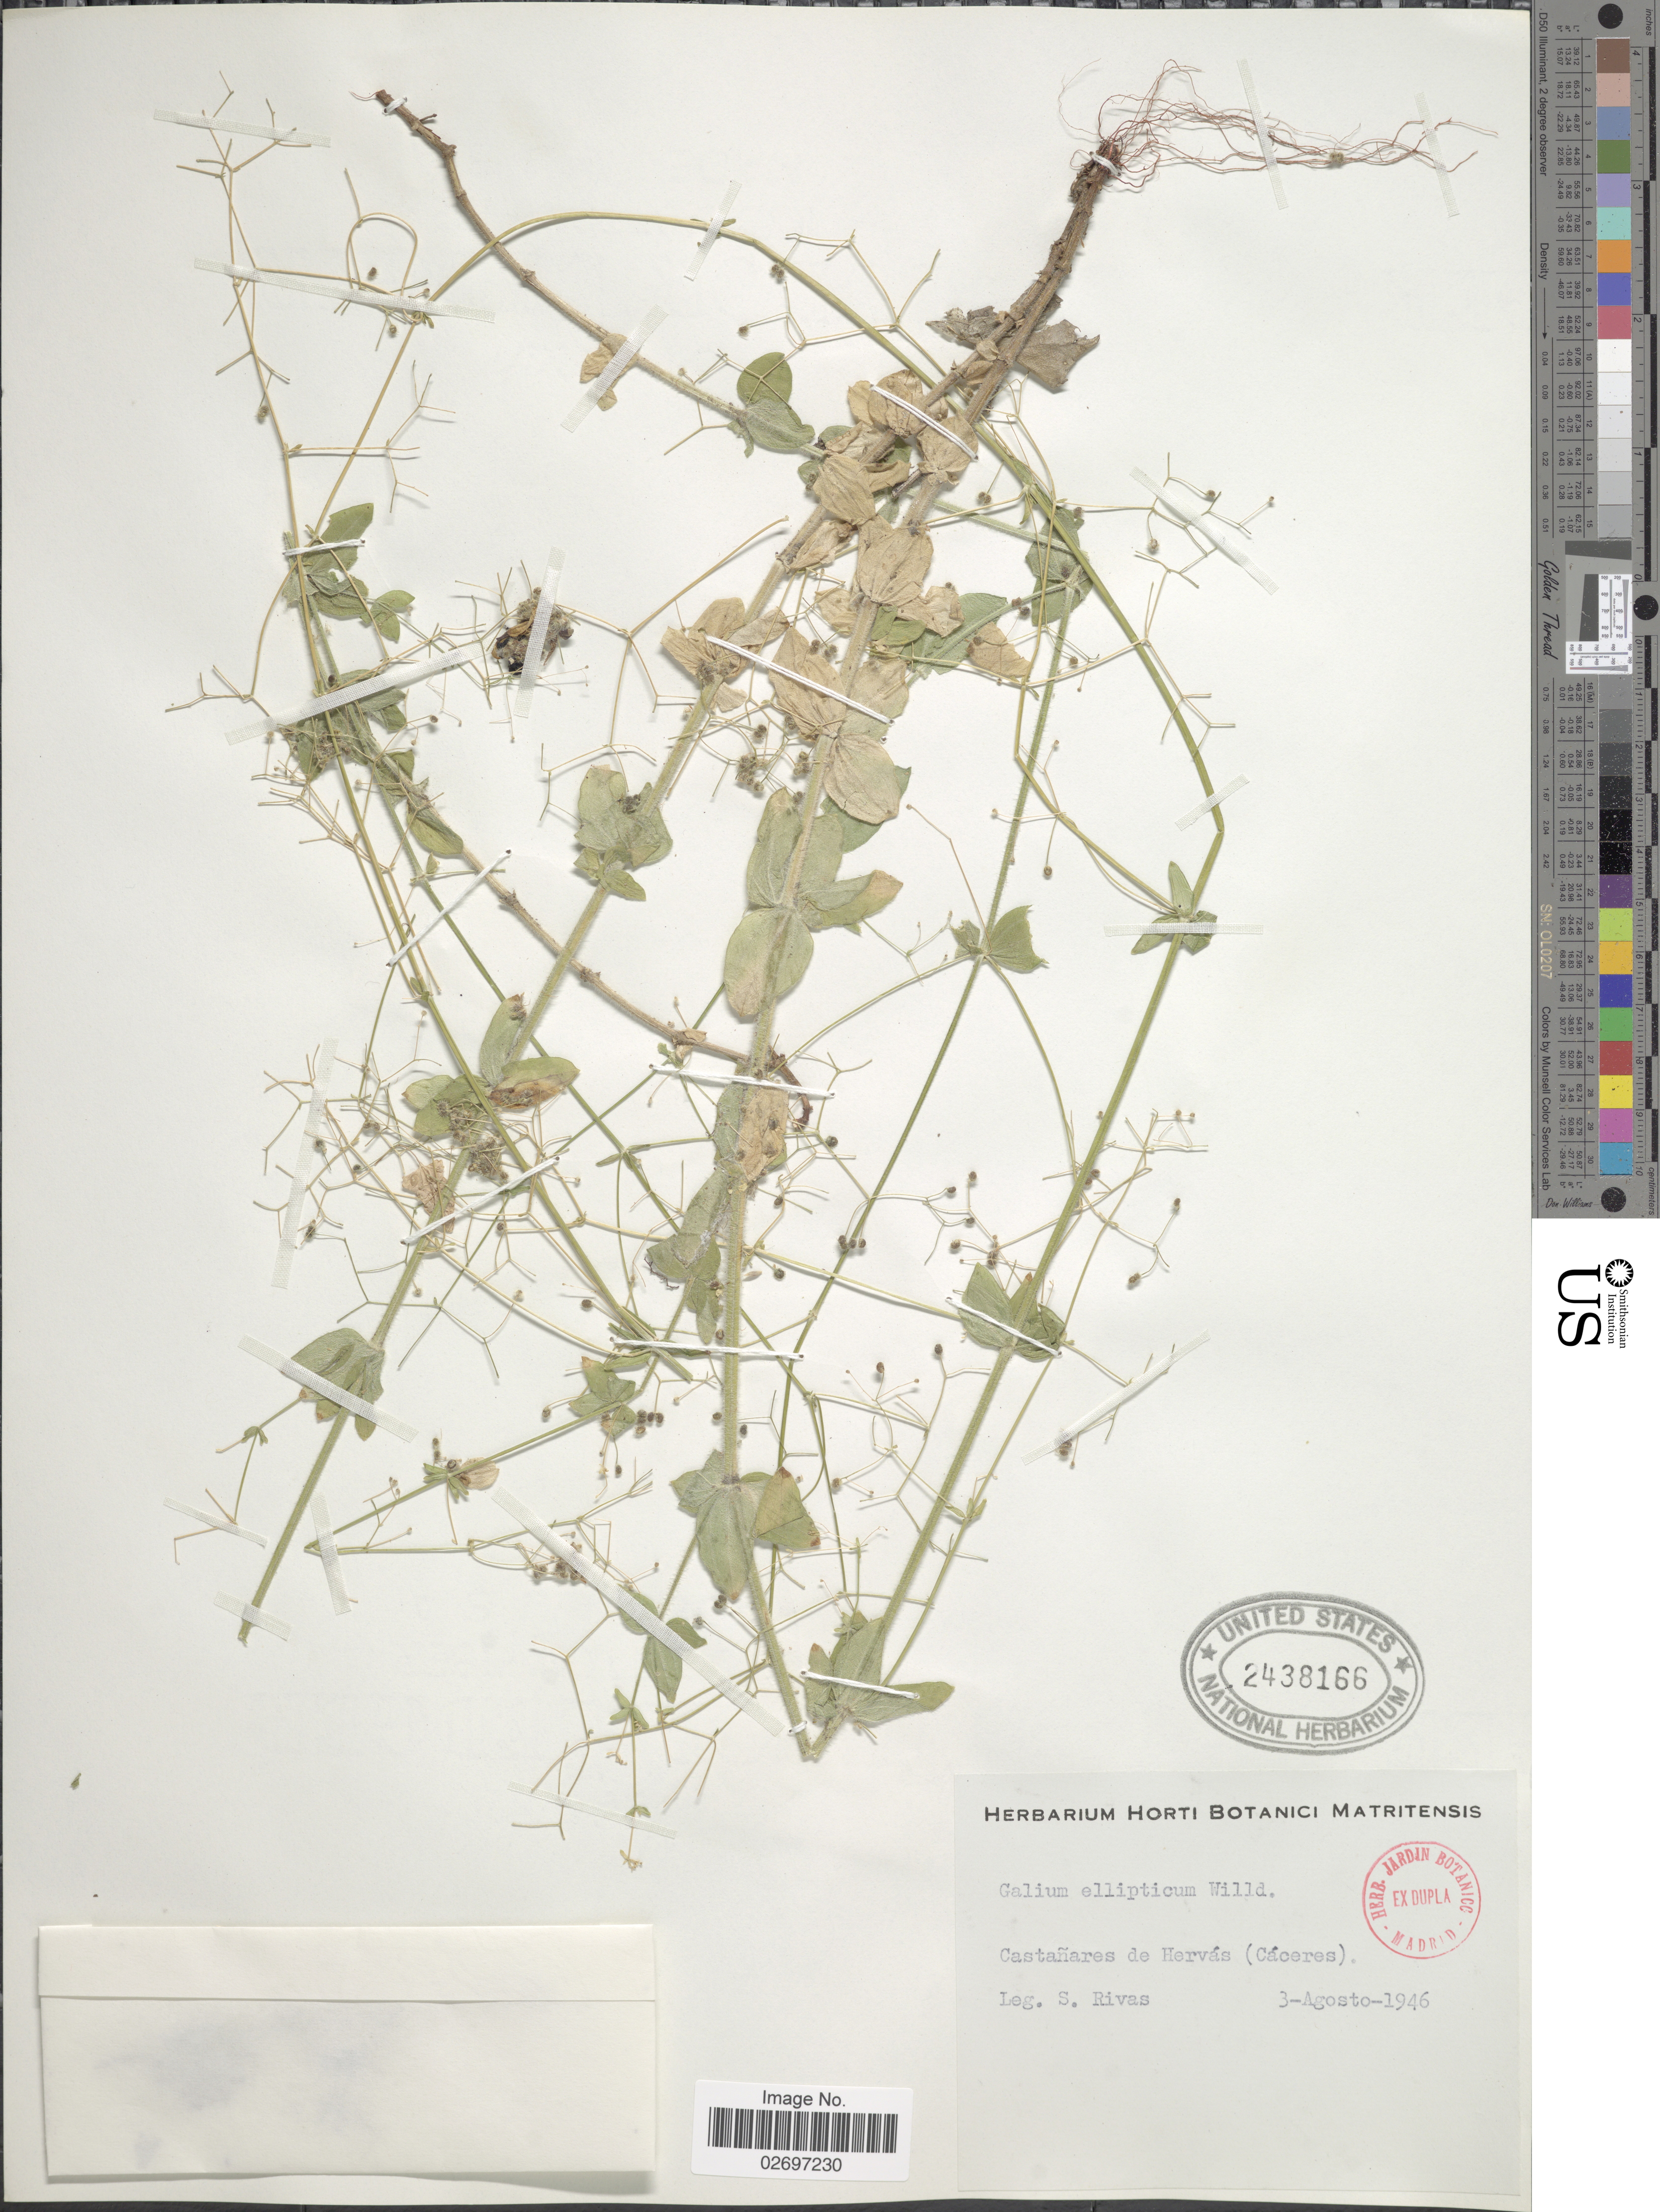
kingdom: Plantae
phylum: Tracheophyta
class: Magnoliopsida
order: Gentianales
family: Rubiaceae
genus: Galium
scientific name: Galium ellipticum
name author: Willd. ex Hornem.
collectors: S. Rivas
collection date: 1946-08-03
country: Spain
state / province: Extremadura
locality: Castanares de Hervas (Caceres)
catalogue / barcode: US 2438166